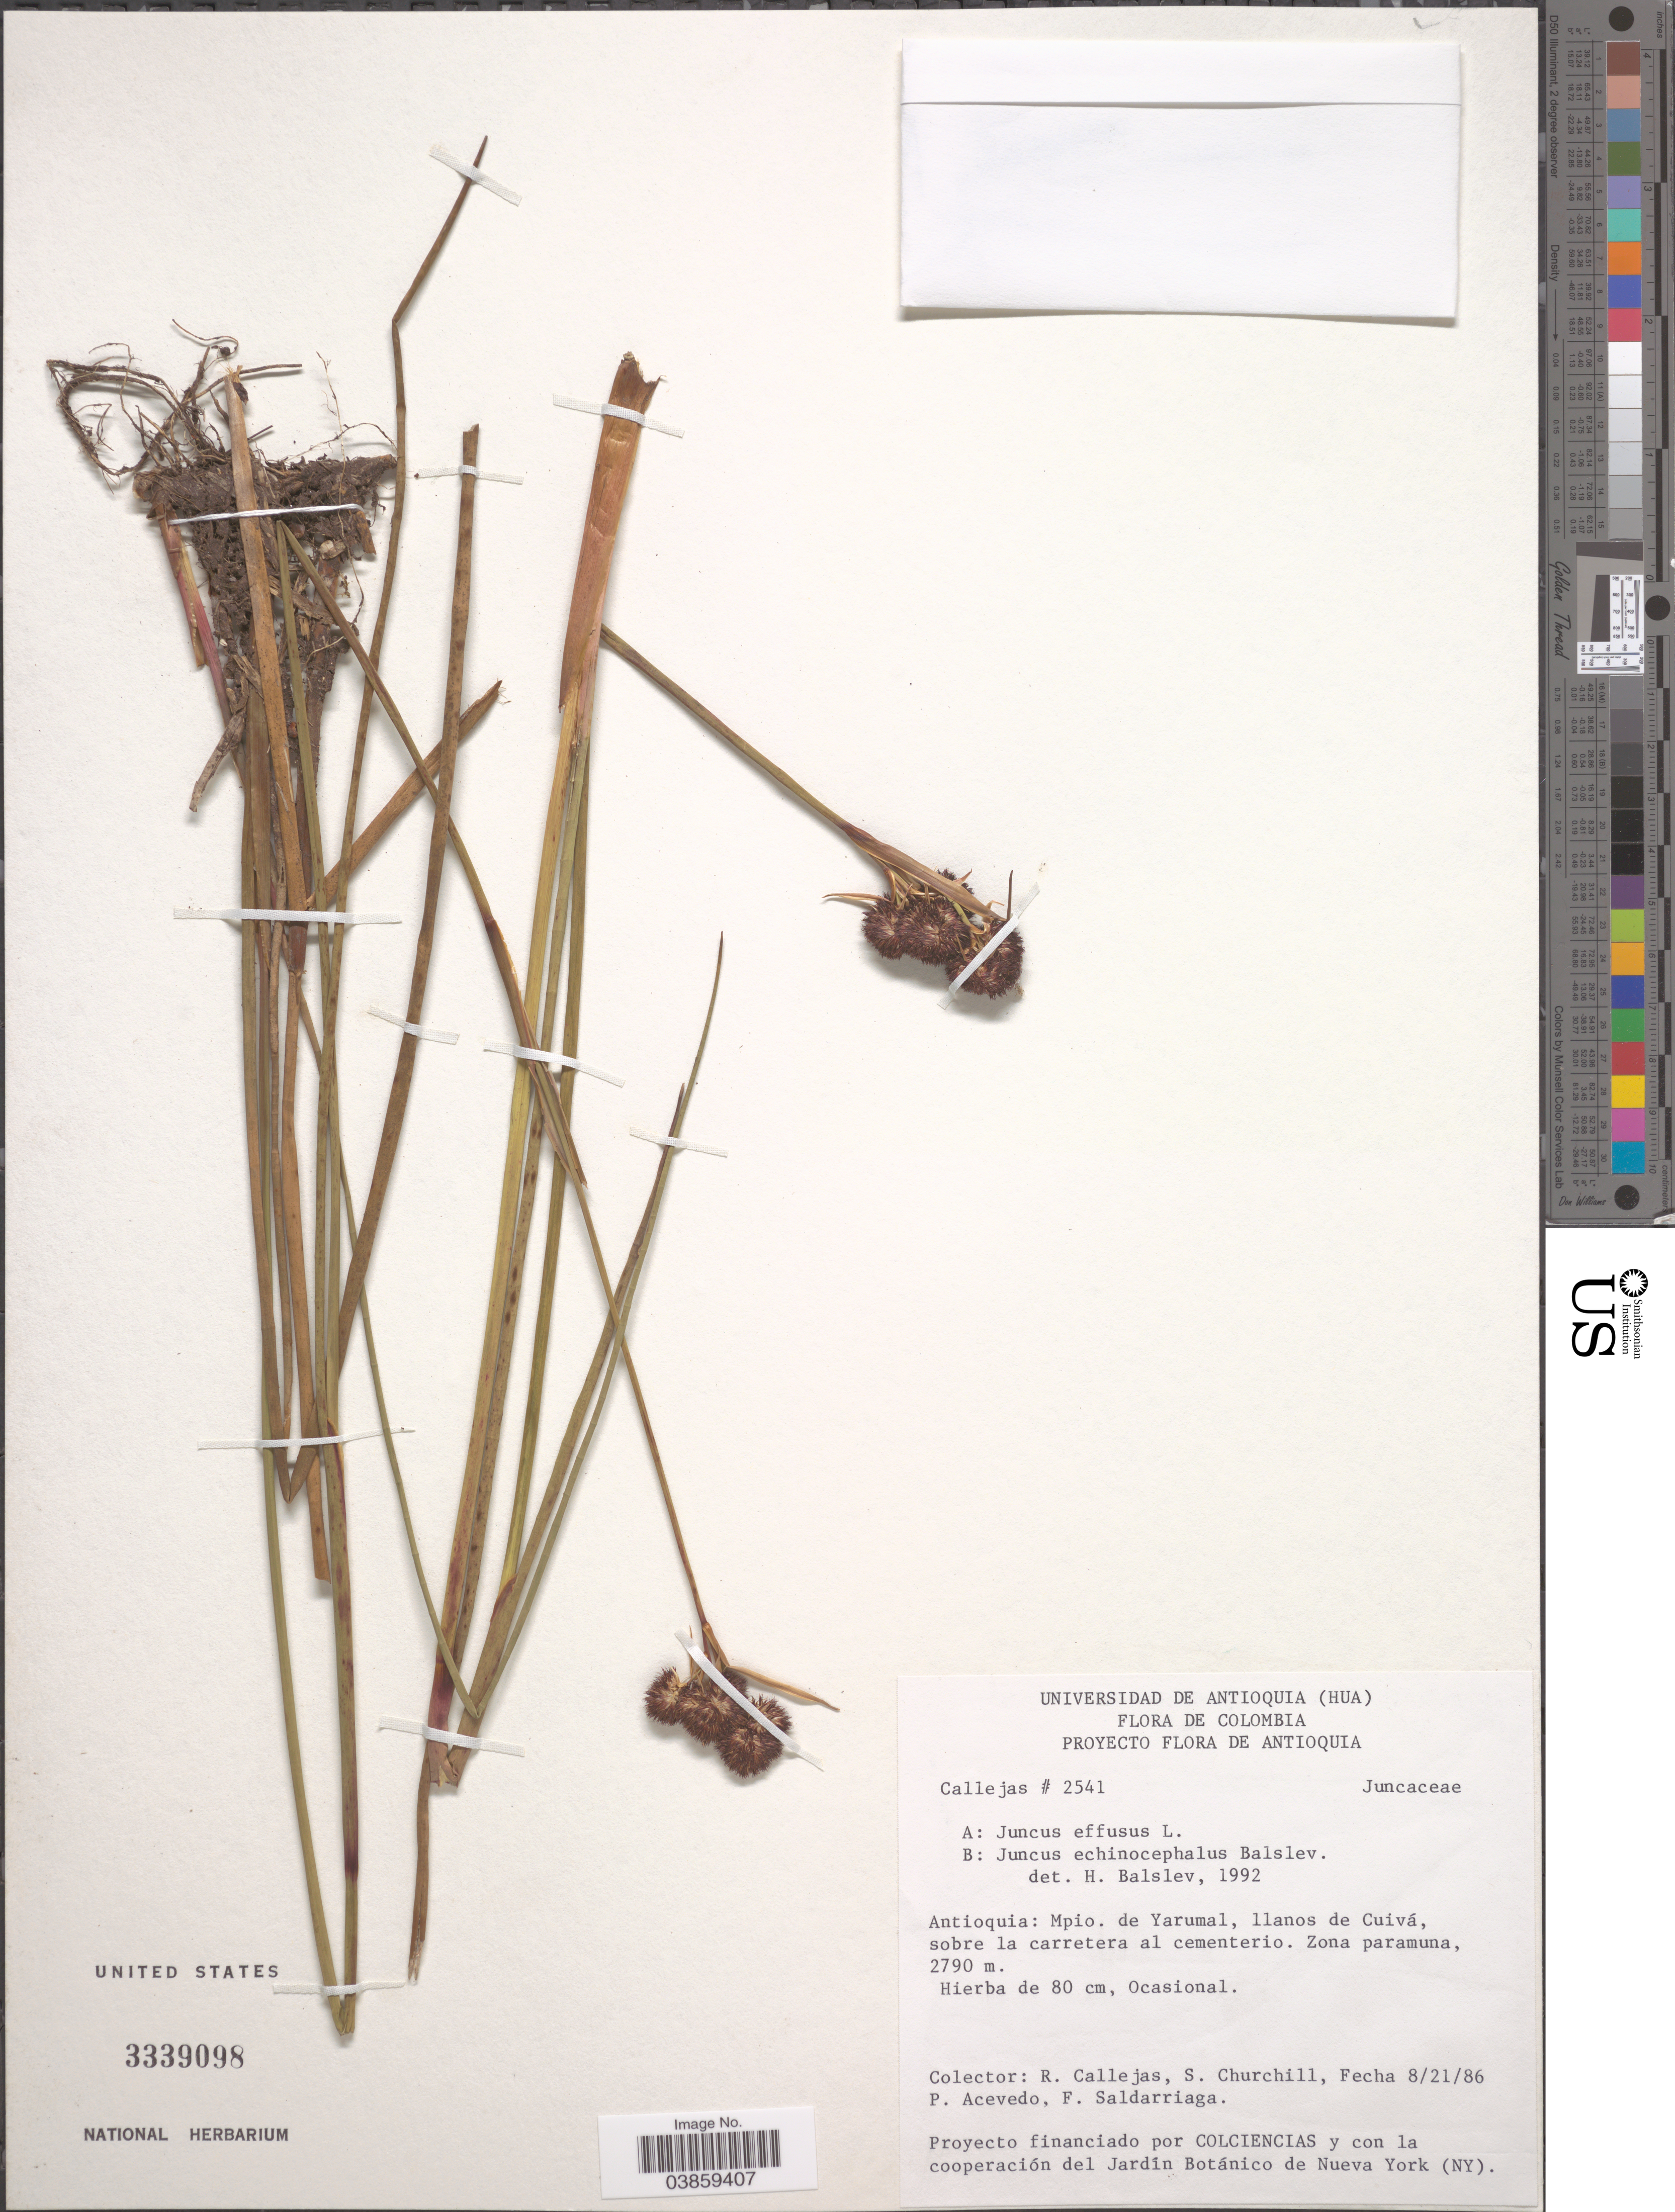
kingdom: Plantae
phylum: Tracheophyta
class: Liliopsida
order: Poales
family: Juncaceae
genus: Juncus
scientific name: Juncus echinocephalus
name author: Balslev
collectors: R. Callejas, S. Churchill, P. Acevedo-Rodr. & F. Saldarriaga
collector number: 2541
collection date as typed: Transcribed d/m/y: 21/8/86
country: Colombia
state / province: Antioquia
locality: Mpio. de Yarumal, llanos de Cuivá, sobre la carretera al cementerio.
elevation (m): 2790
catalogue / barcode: US 3339098